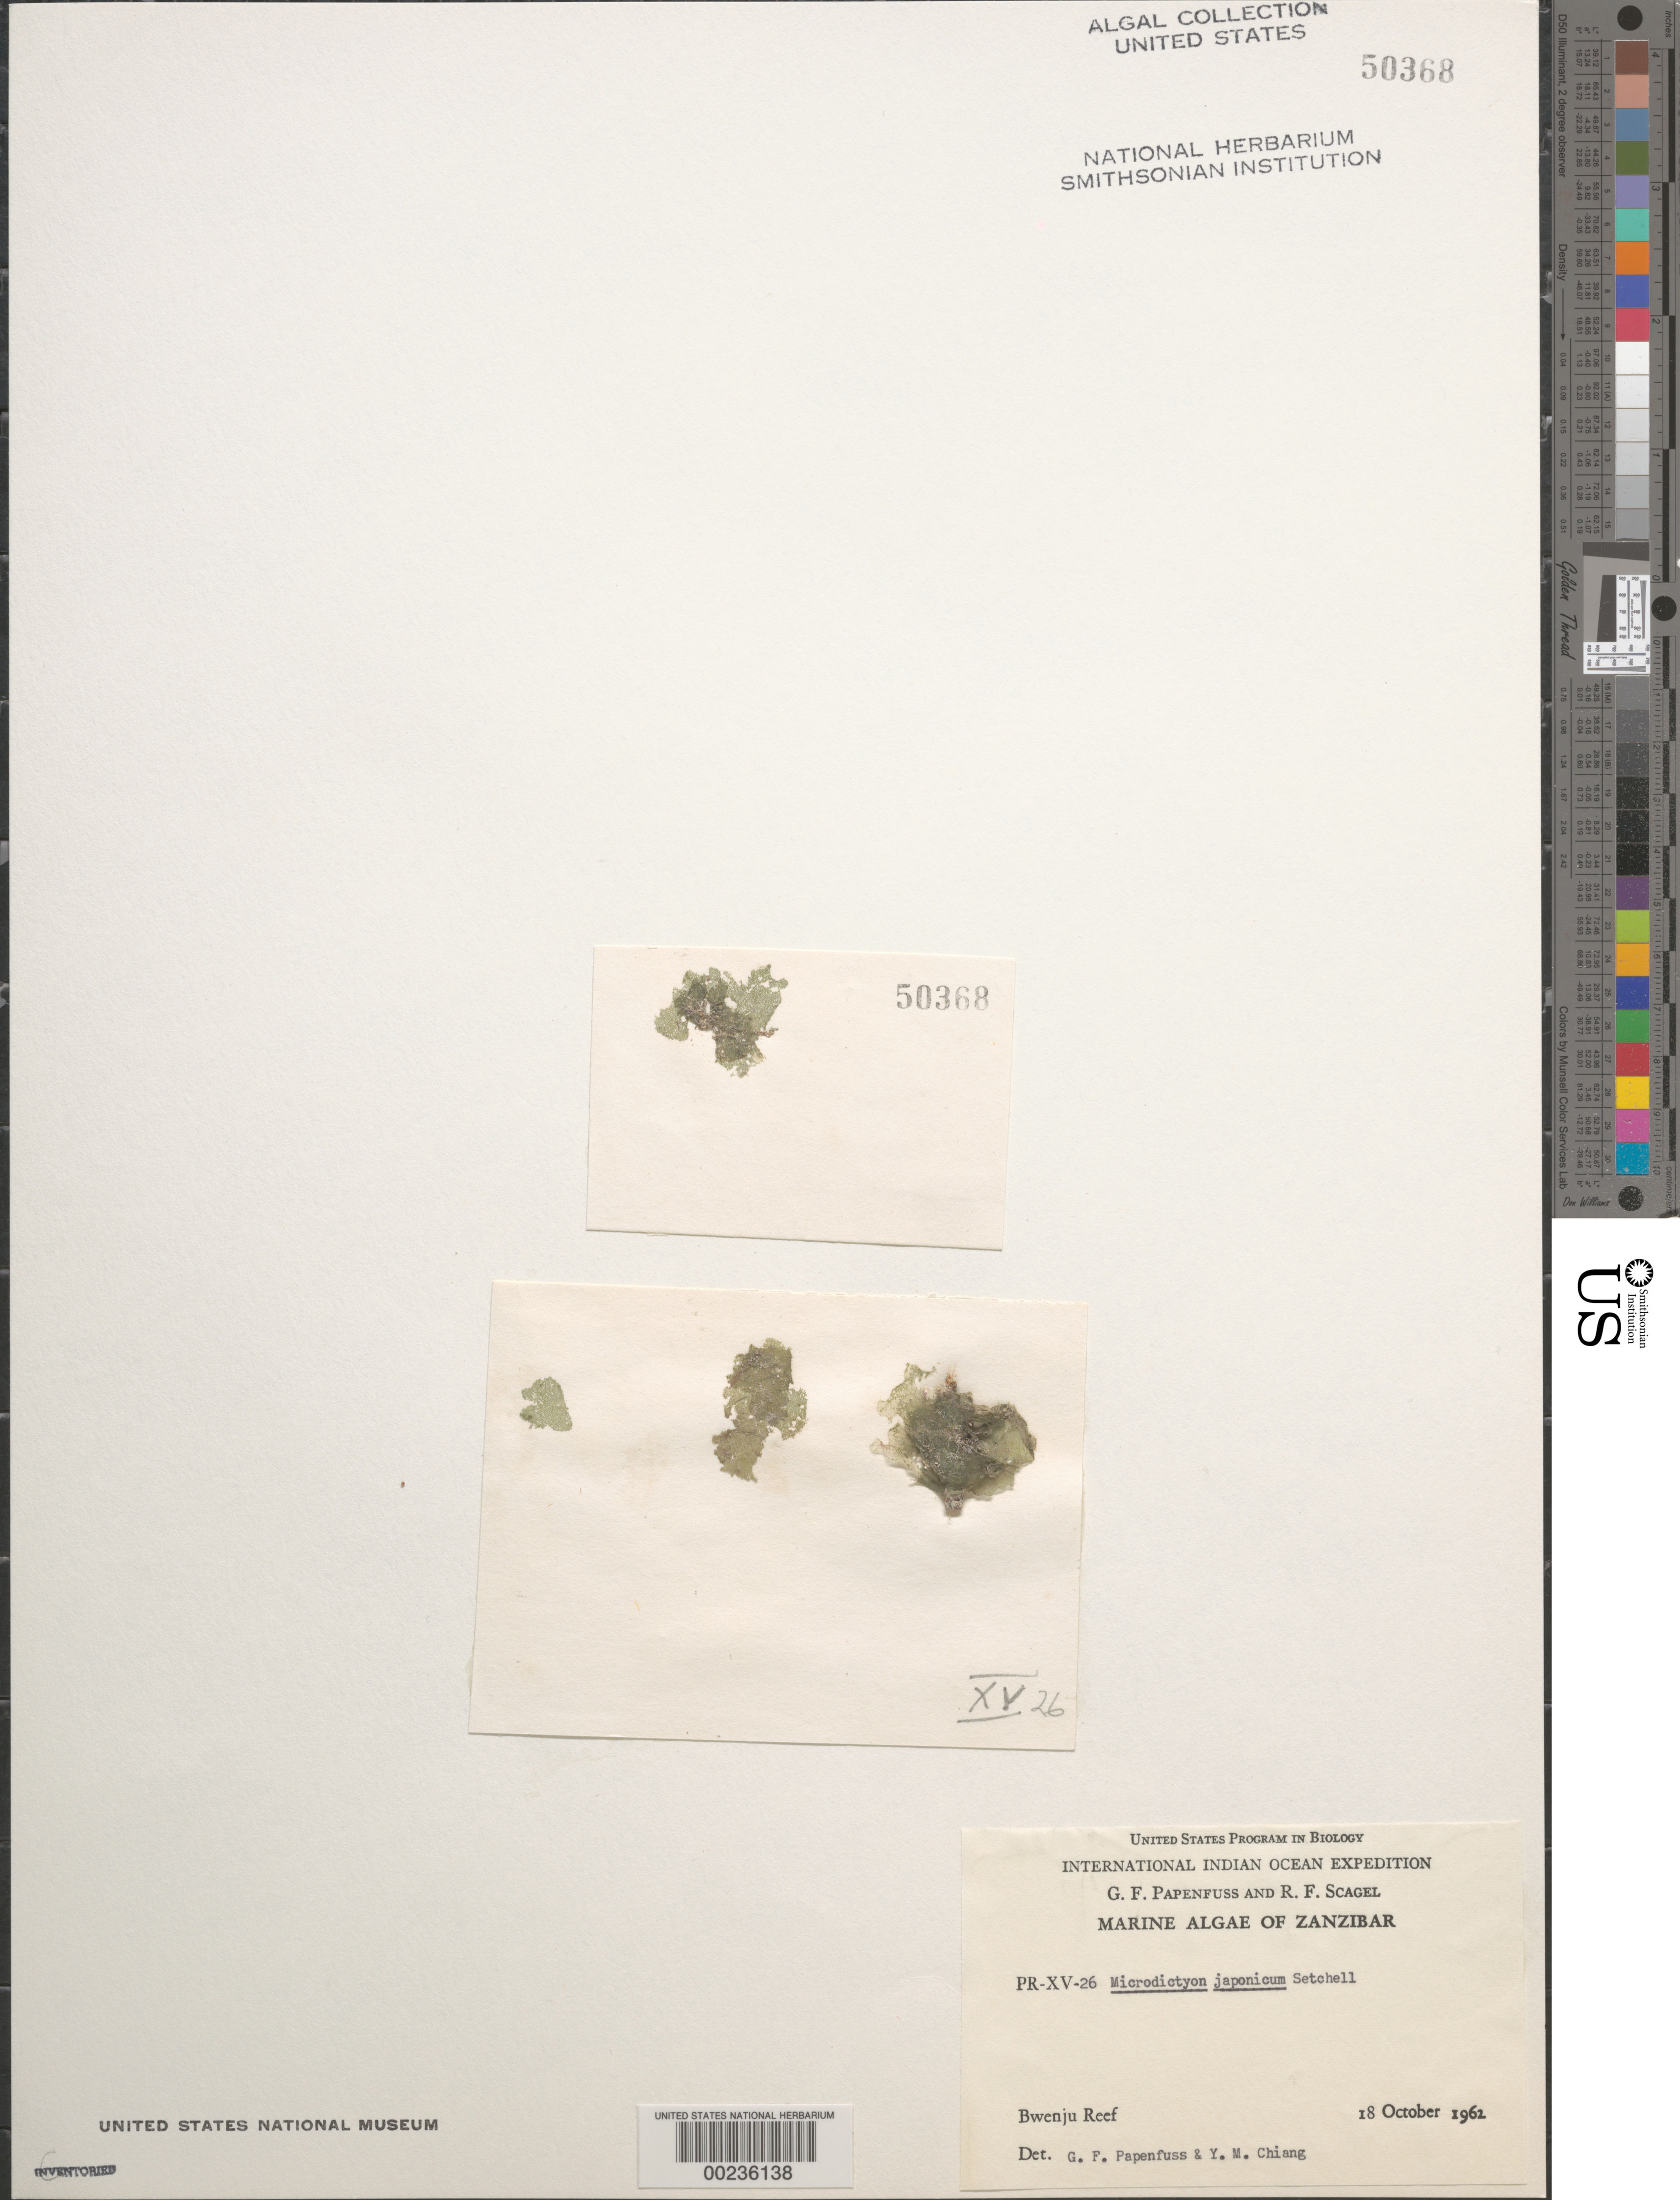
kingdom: Plantae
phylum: Chlorophyta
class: Ulvophyceae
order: Cladophorales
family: Anadyomenaceae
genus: Microdictyon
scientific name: Microdictyon japonicum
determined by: Papenfuss, G. F.; Chiang, Y. M.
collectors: G. Papenfuss & R. F. Scagel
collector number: PR-XV-26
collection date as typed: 18 Oct 1962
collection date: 1962-10-18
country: Tanzania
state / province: Zanzibar Central/South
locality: Bwenju Reef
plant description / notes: International Indian Ocean Expedition, 1962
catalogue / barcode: US 50368